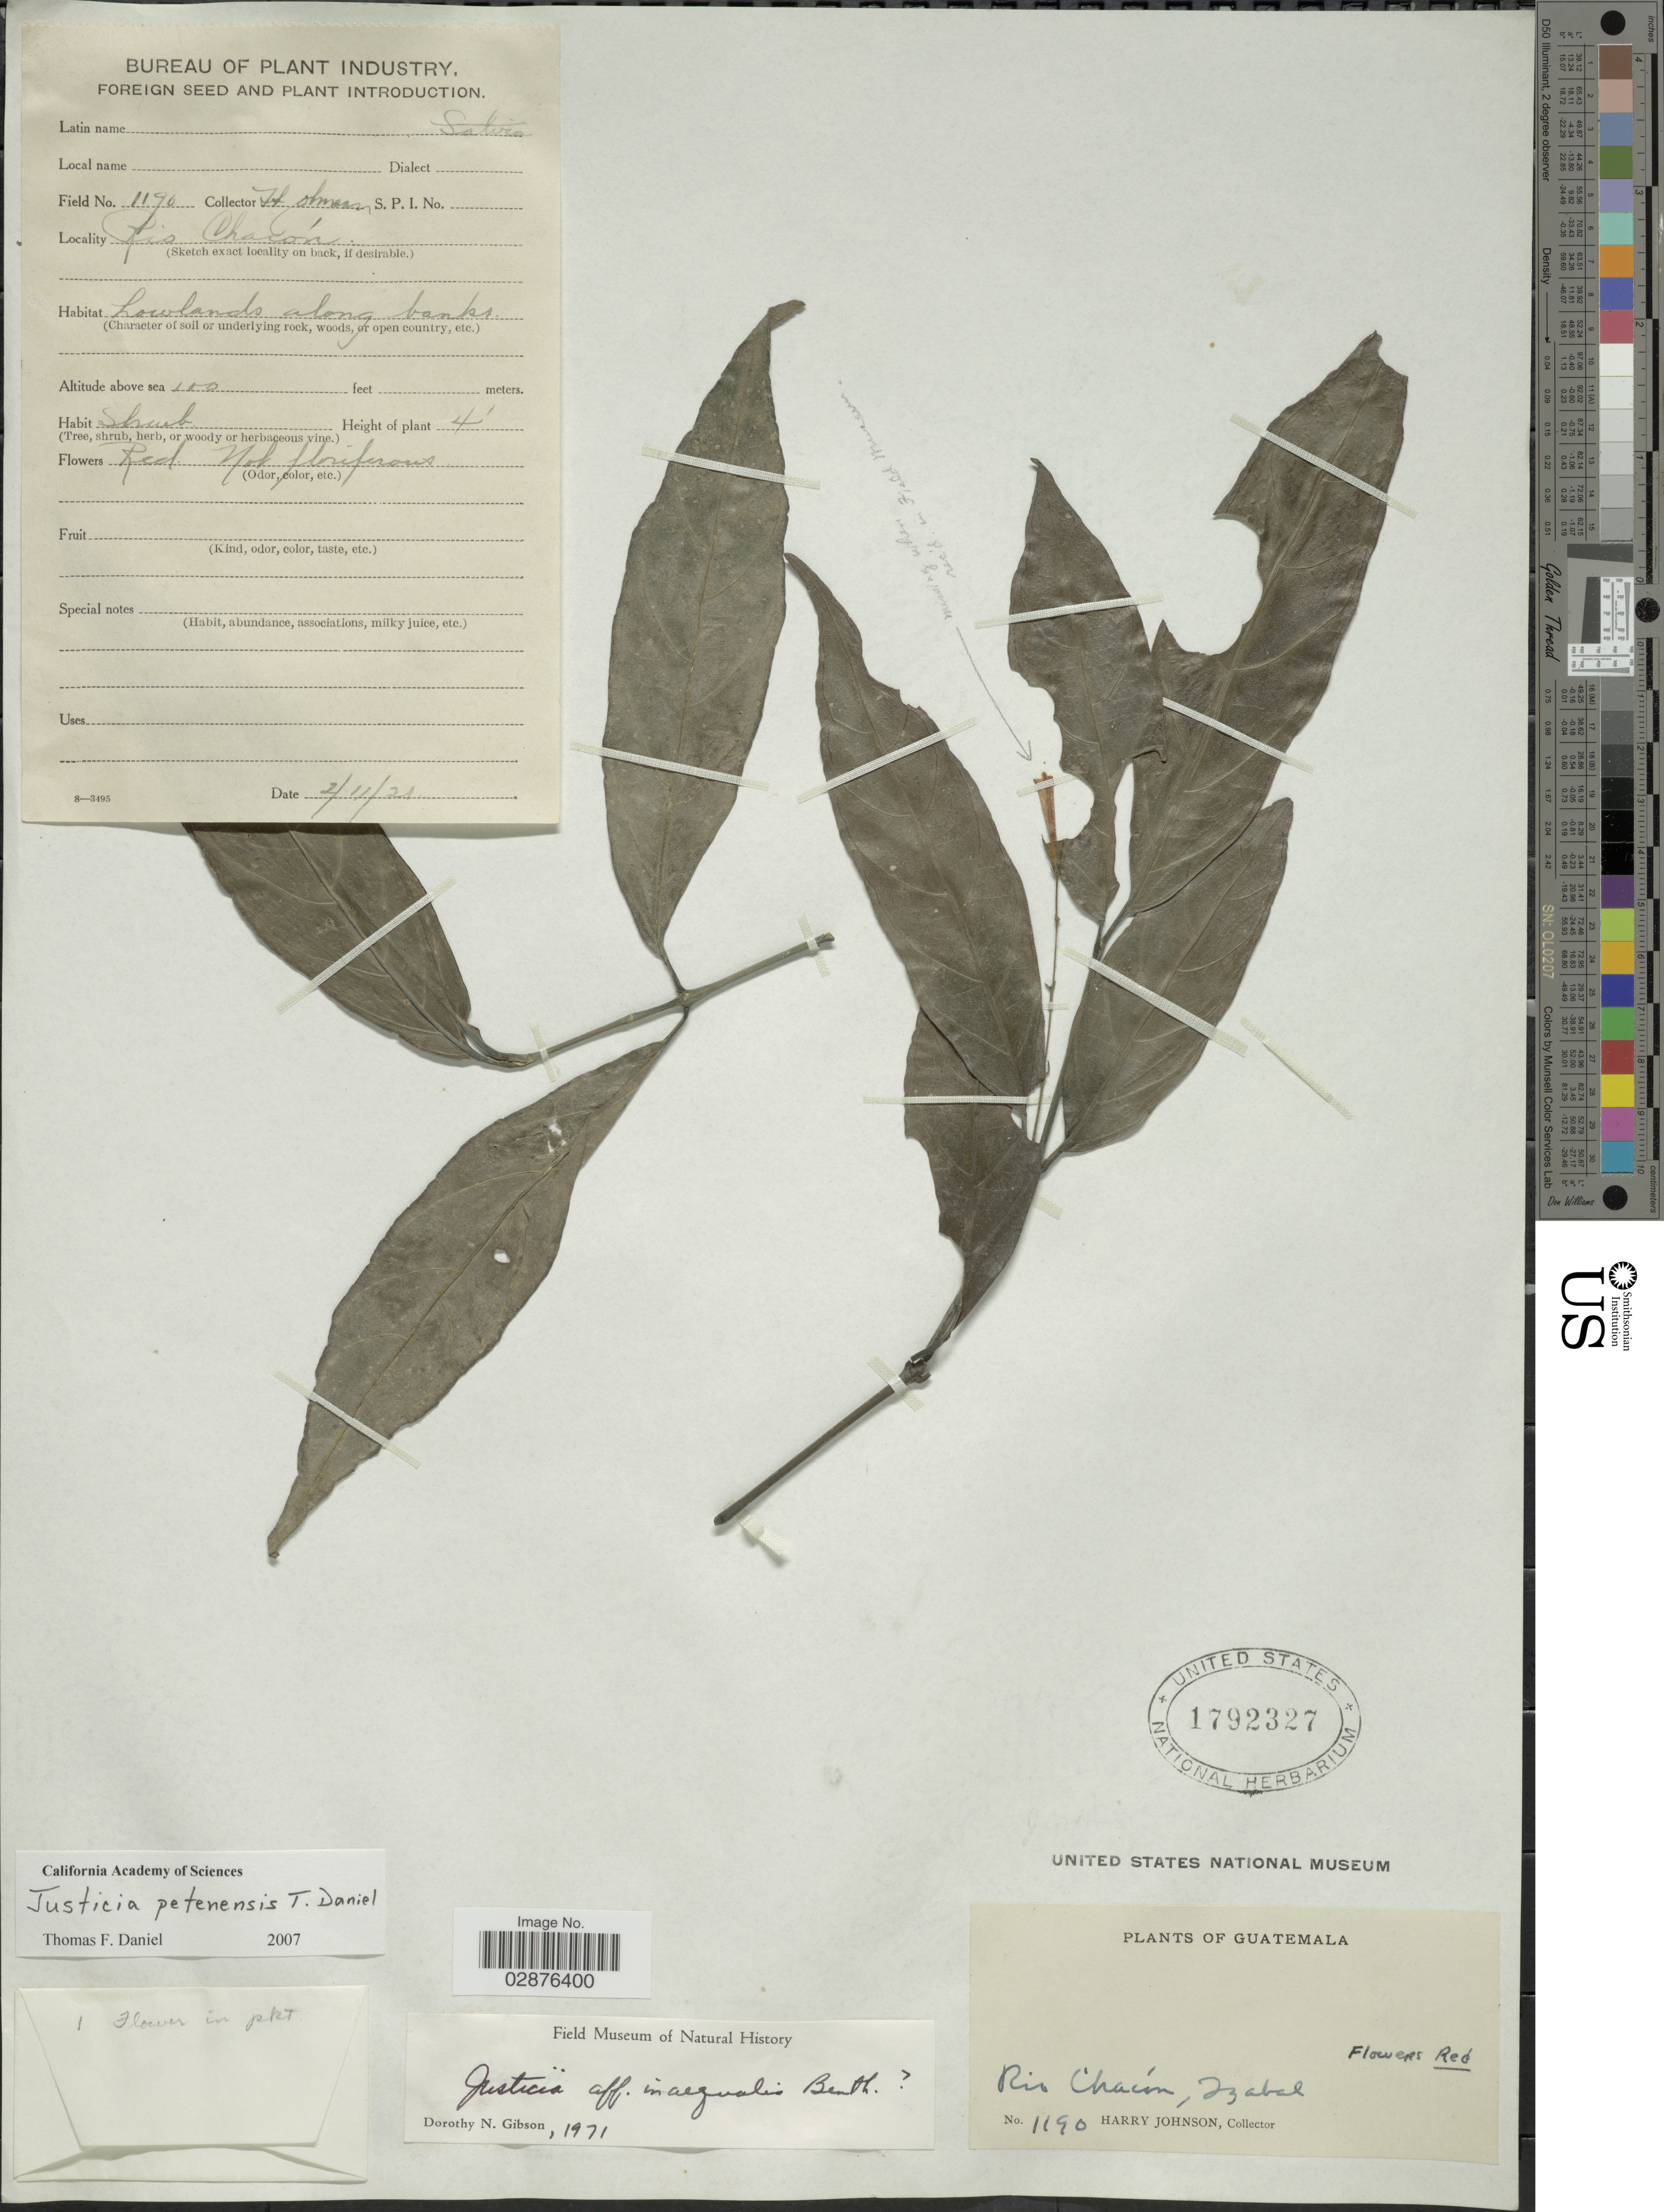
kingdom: Plantae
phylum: Tracheophyta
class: Magnoliopsida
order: Lamiales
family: Acanthaceae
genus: Justicia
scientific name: Justicia inaequalis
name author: Benth.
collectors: H. Johnson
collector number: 1190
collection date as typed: Transcribed d/m/y: 2/11/21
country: Guatemala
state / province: Izabal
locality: Rio Chacón.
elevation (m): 30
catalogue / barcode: US 1792327